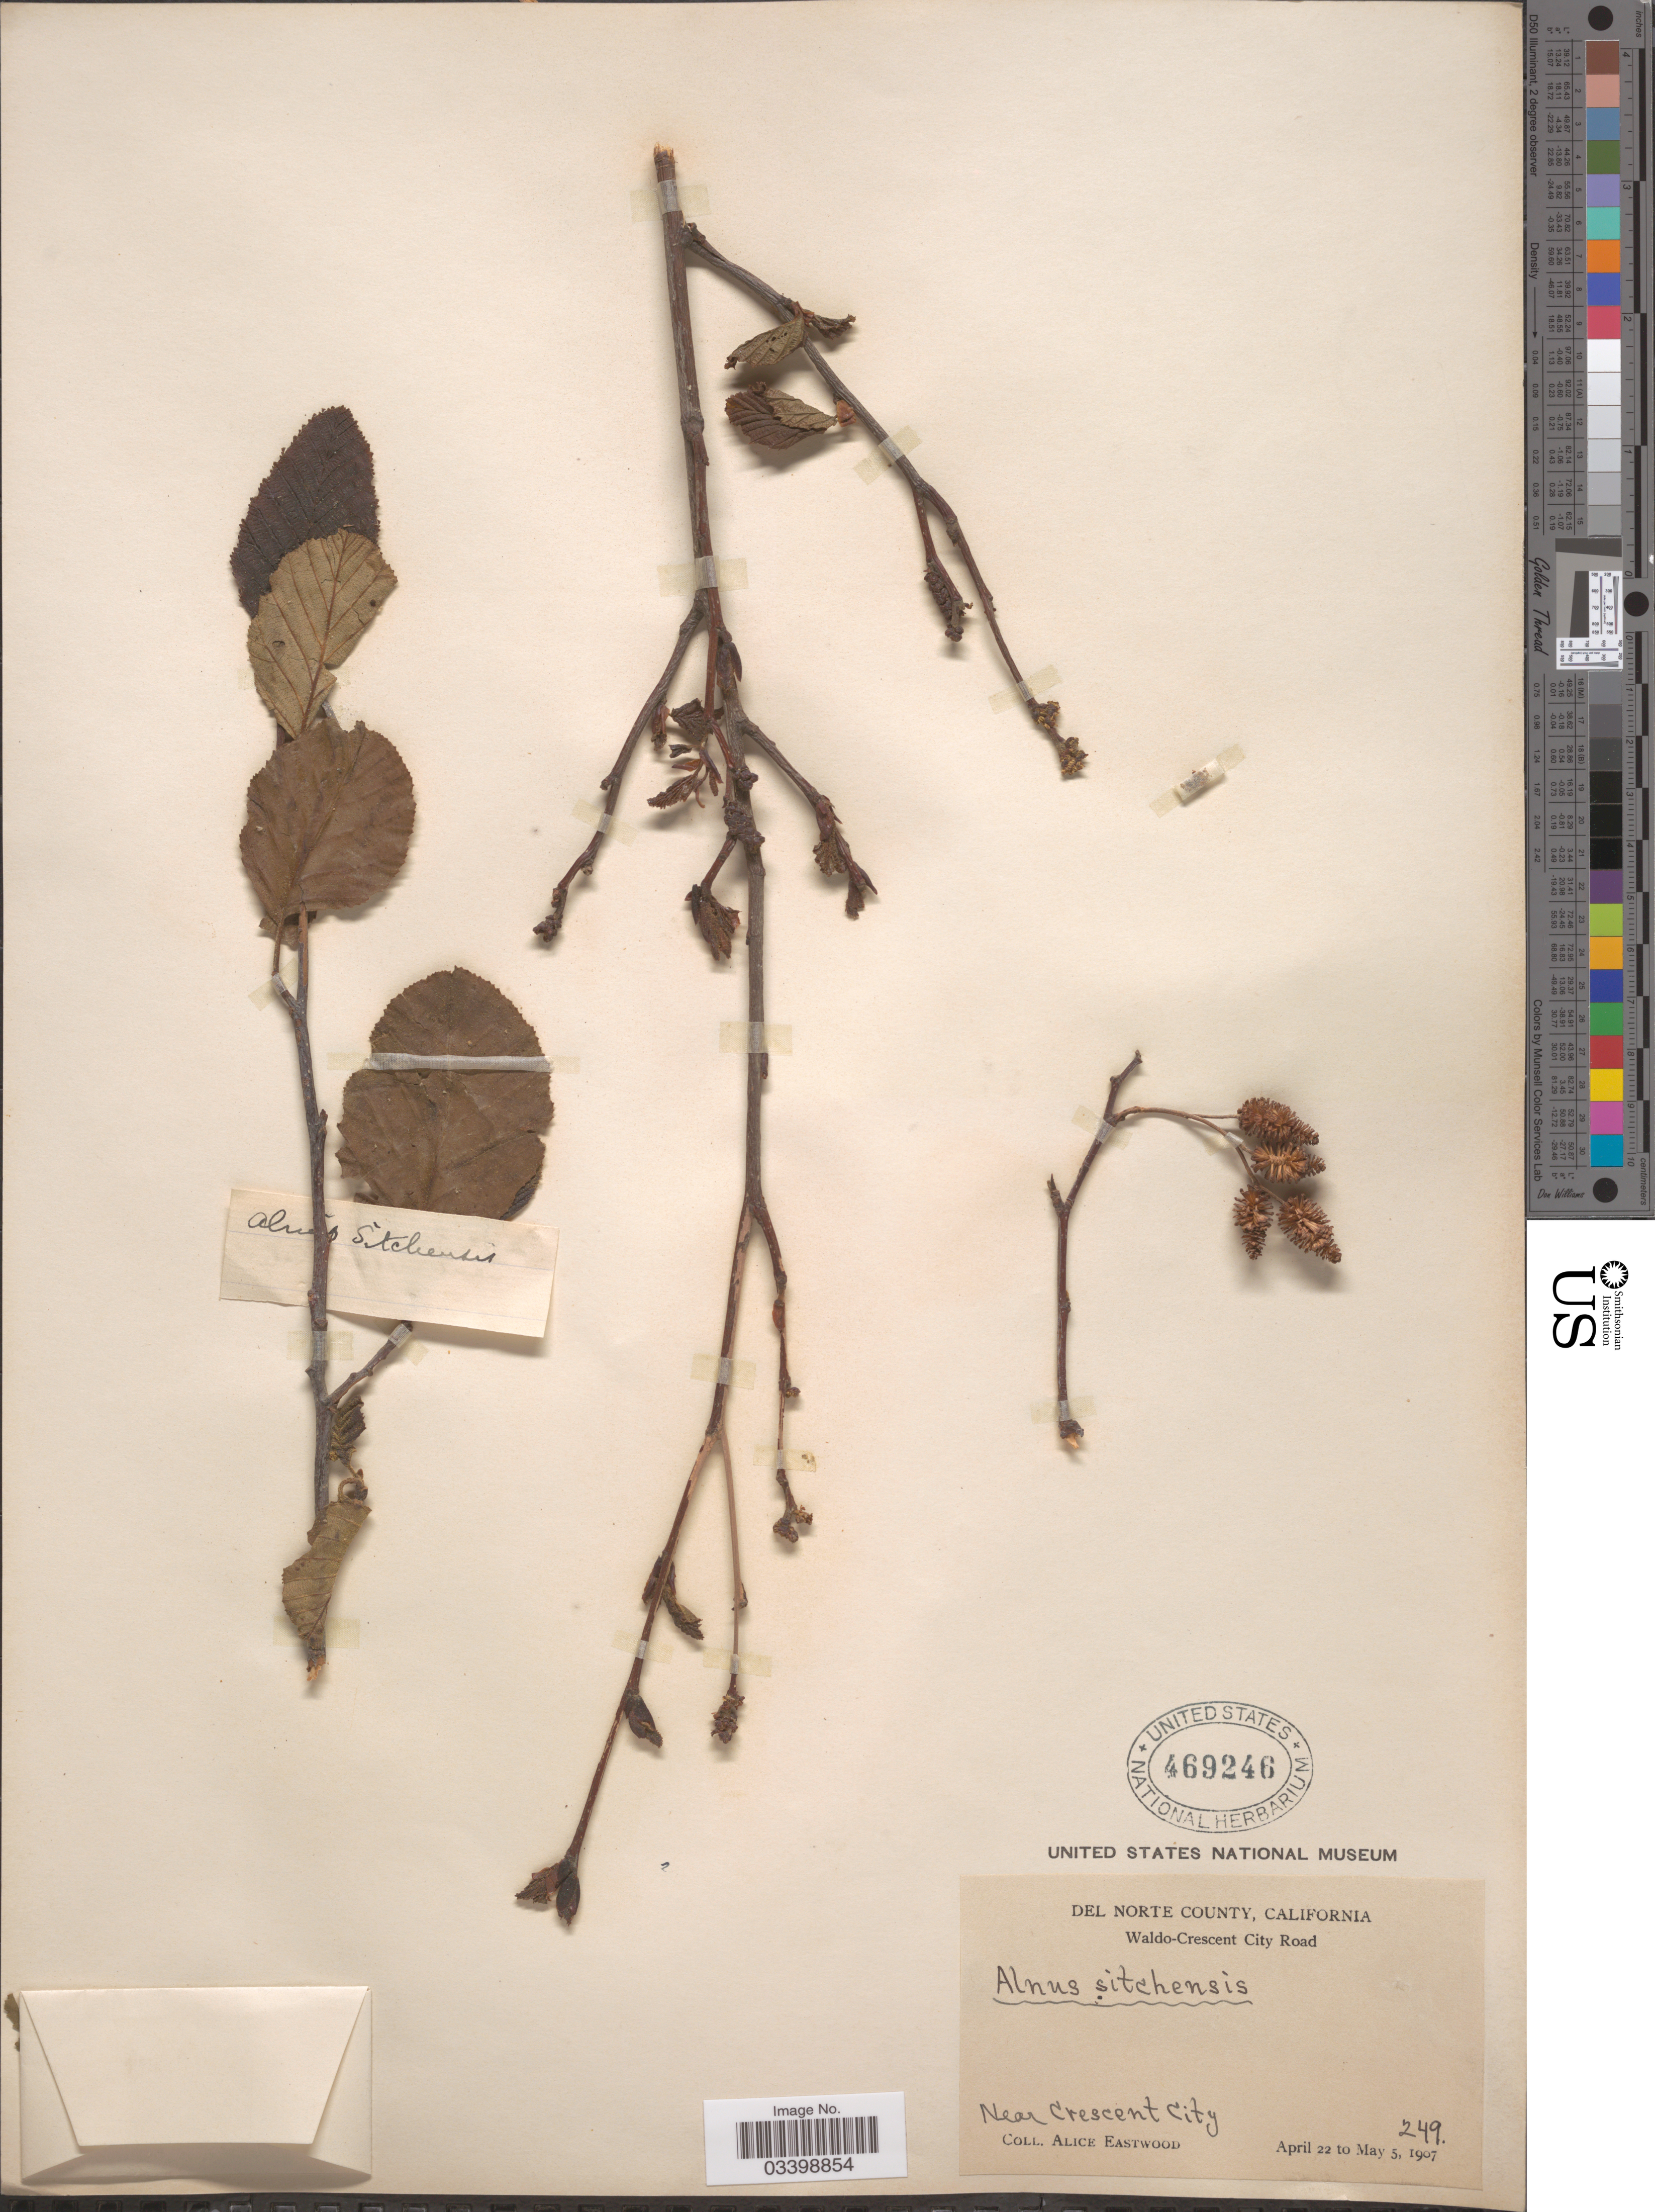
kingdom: Plantae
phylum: Tracheophyta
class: Magnoliopsida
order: Fagales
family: Betulaceae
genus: Alnus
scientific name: Alnus viridis subsp. sinuata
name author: Regel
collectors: A. Eastwood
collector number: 249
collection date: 1907-04-22/1907-05-05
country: United States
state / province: California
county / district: Del Norte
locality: Del Norte County, Waldo-Crescent City Road. Near Crescent City.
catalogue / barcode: US 469246